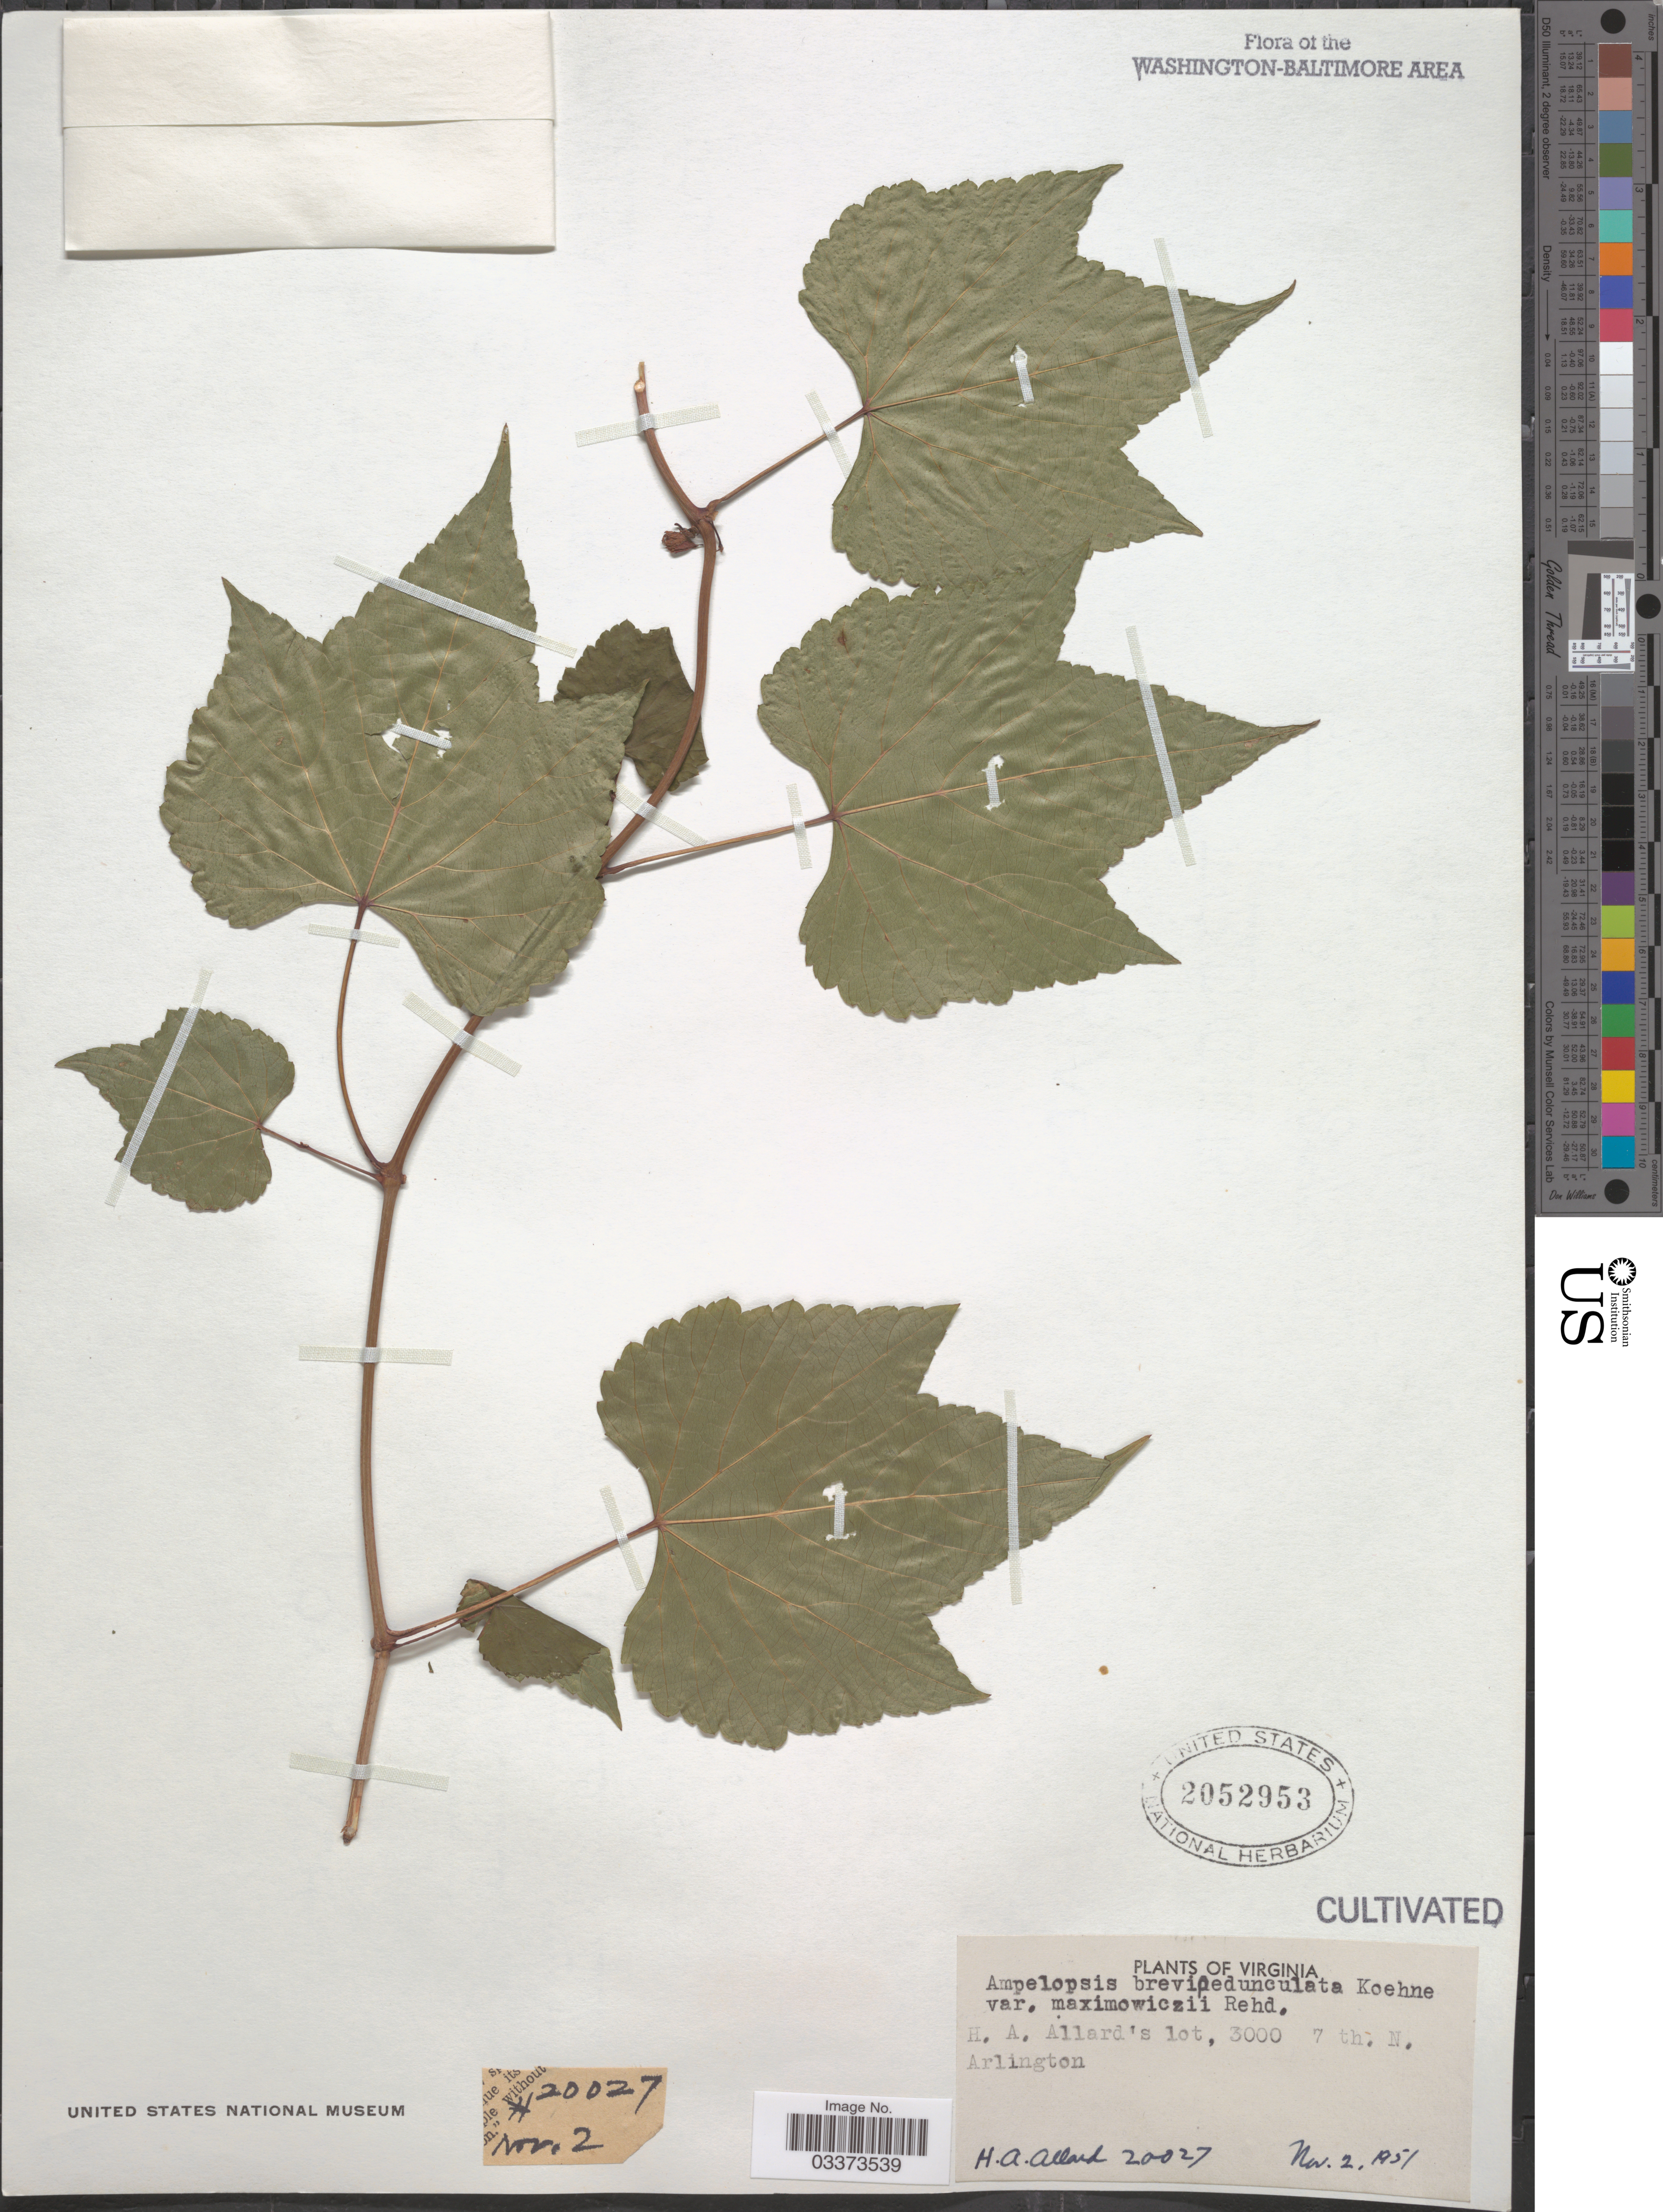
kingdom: Plantae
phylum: Tracheophyta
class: Magnoliopsida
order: Vitales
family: Vitaceae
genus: Ampelopsis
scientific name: Ampelopsis brevipedunculata var. maximowiczii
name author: (Regel) Rehder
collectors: H. A. Allard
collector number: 20027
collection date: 1951-11-02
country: United States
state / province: Virginia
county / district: Arlington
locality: H. A. Allard's lot, 3000 7th. N. Arlington.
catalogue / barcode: US 2052953